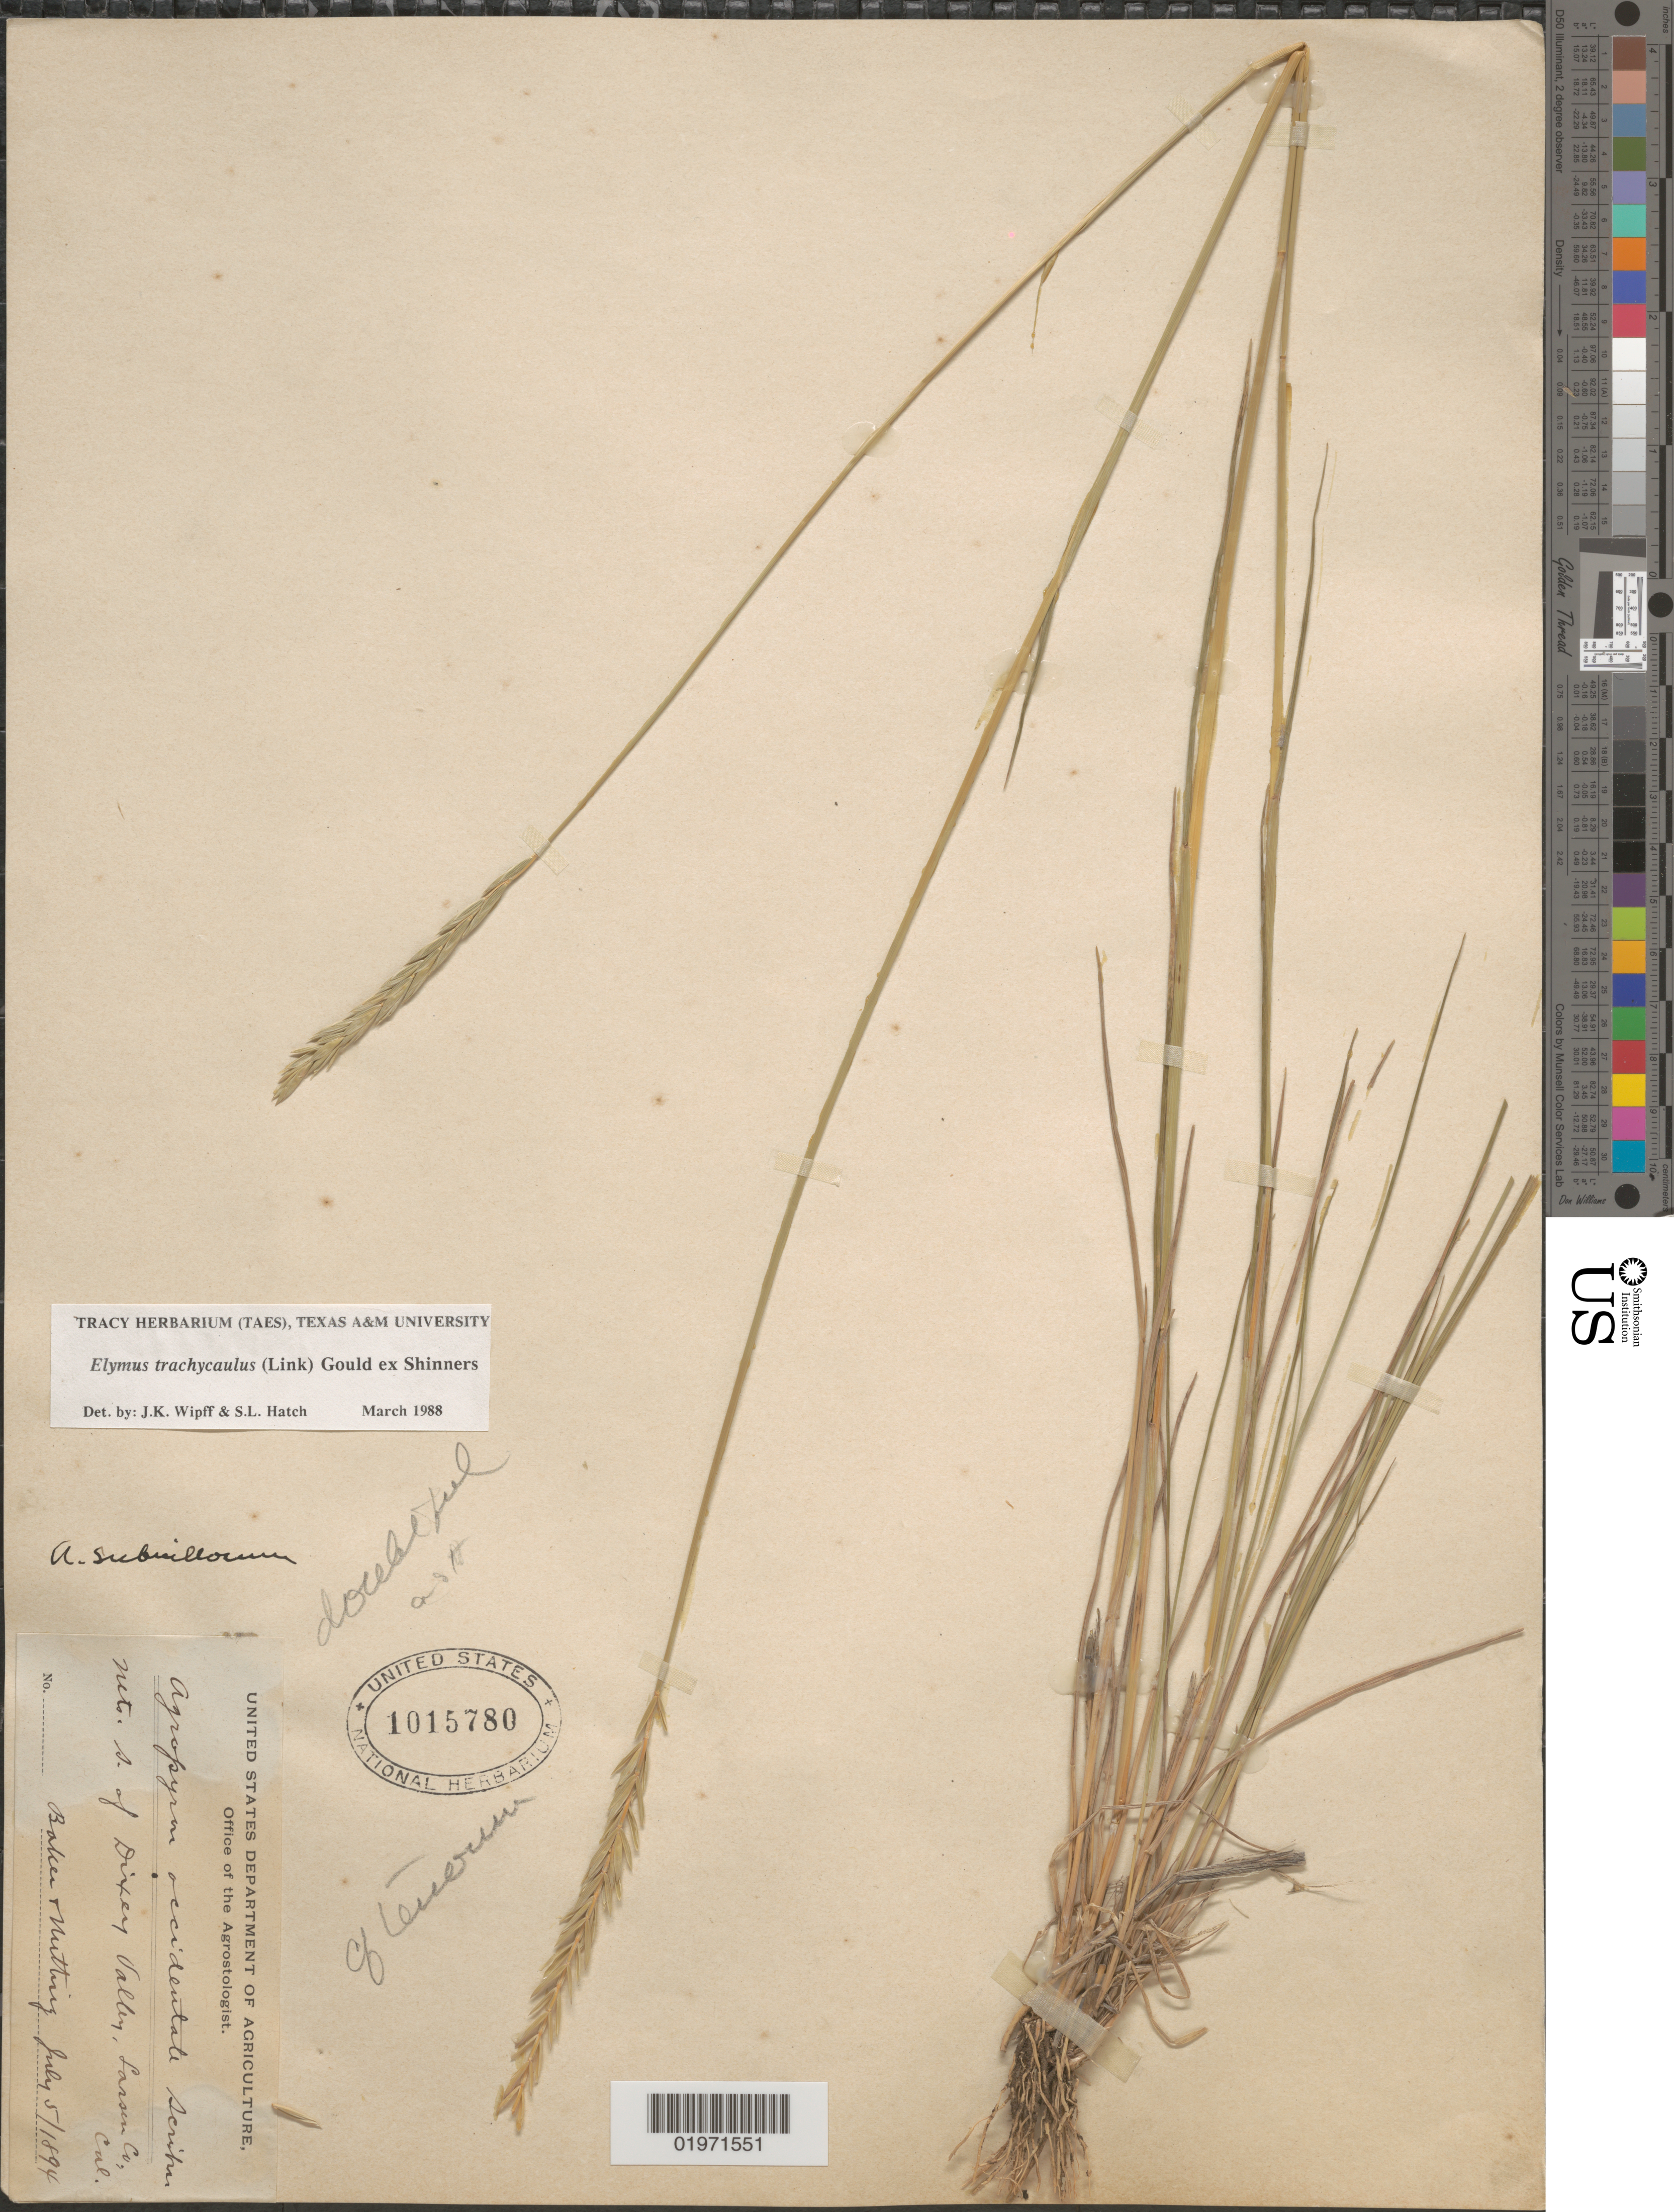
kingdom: Plantae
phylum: Tracheophyta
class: Liliopsida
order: Poales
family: Poaceae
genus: Elymus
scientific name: Elymus trachycaulus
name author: (Link) Gould ex Shinners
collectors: -- Baker & Nutting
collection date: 1894-07-05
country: United States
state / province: California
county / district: Lassen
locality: Mts. S. of Dixon Valley, Larsen Co.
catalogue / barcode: US 1015780